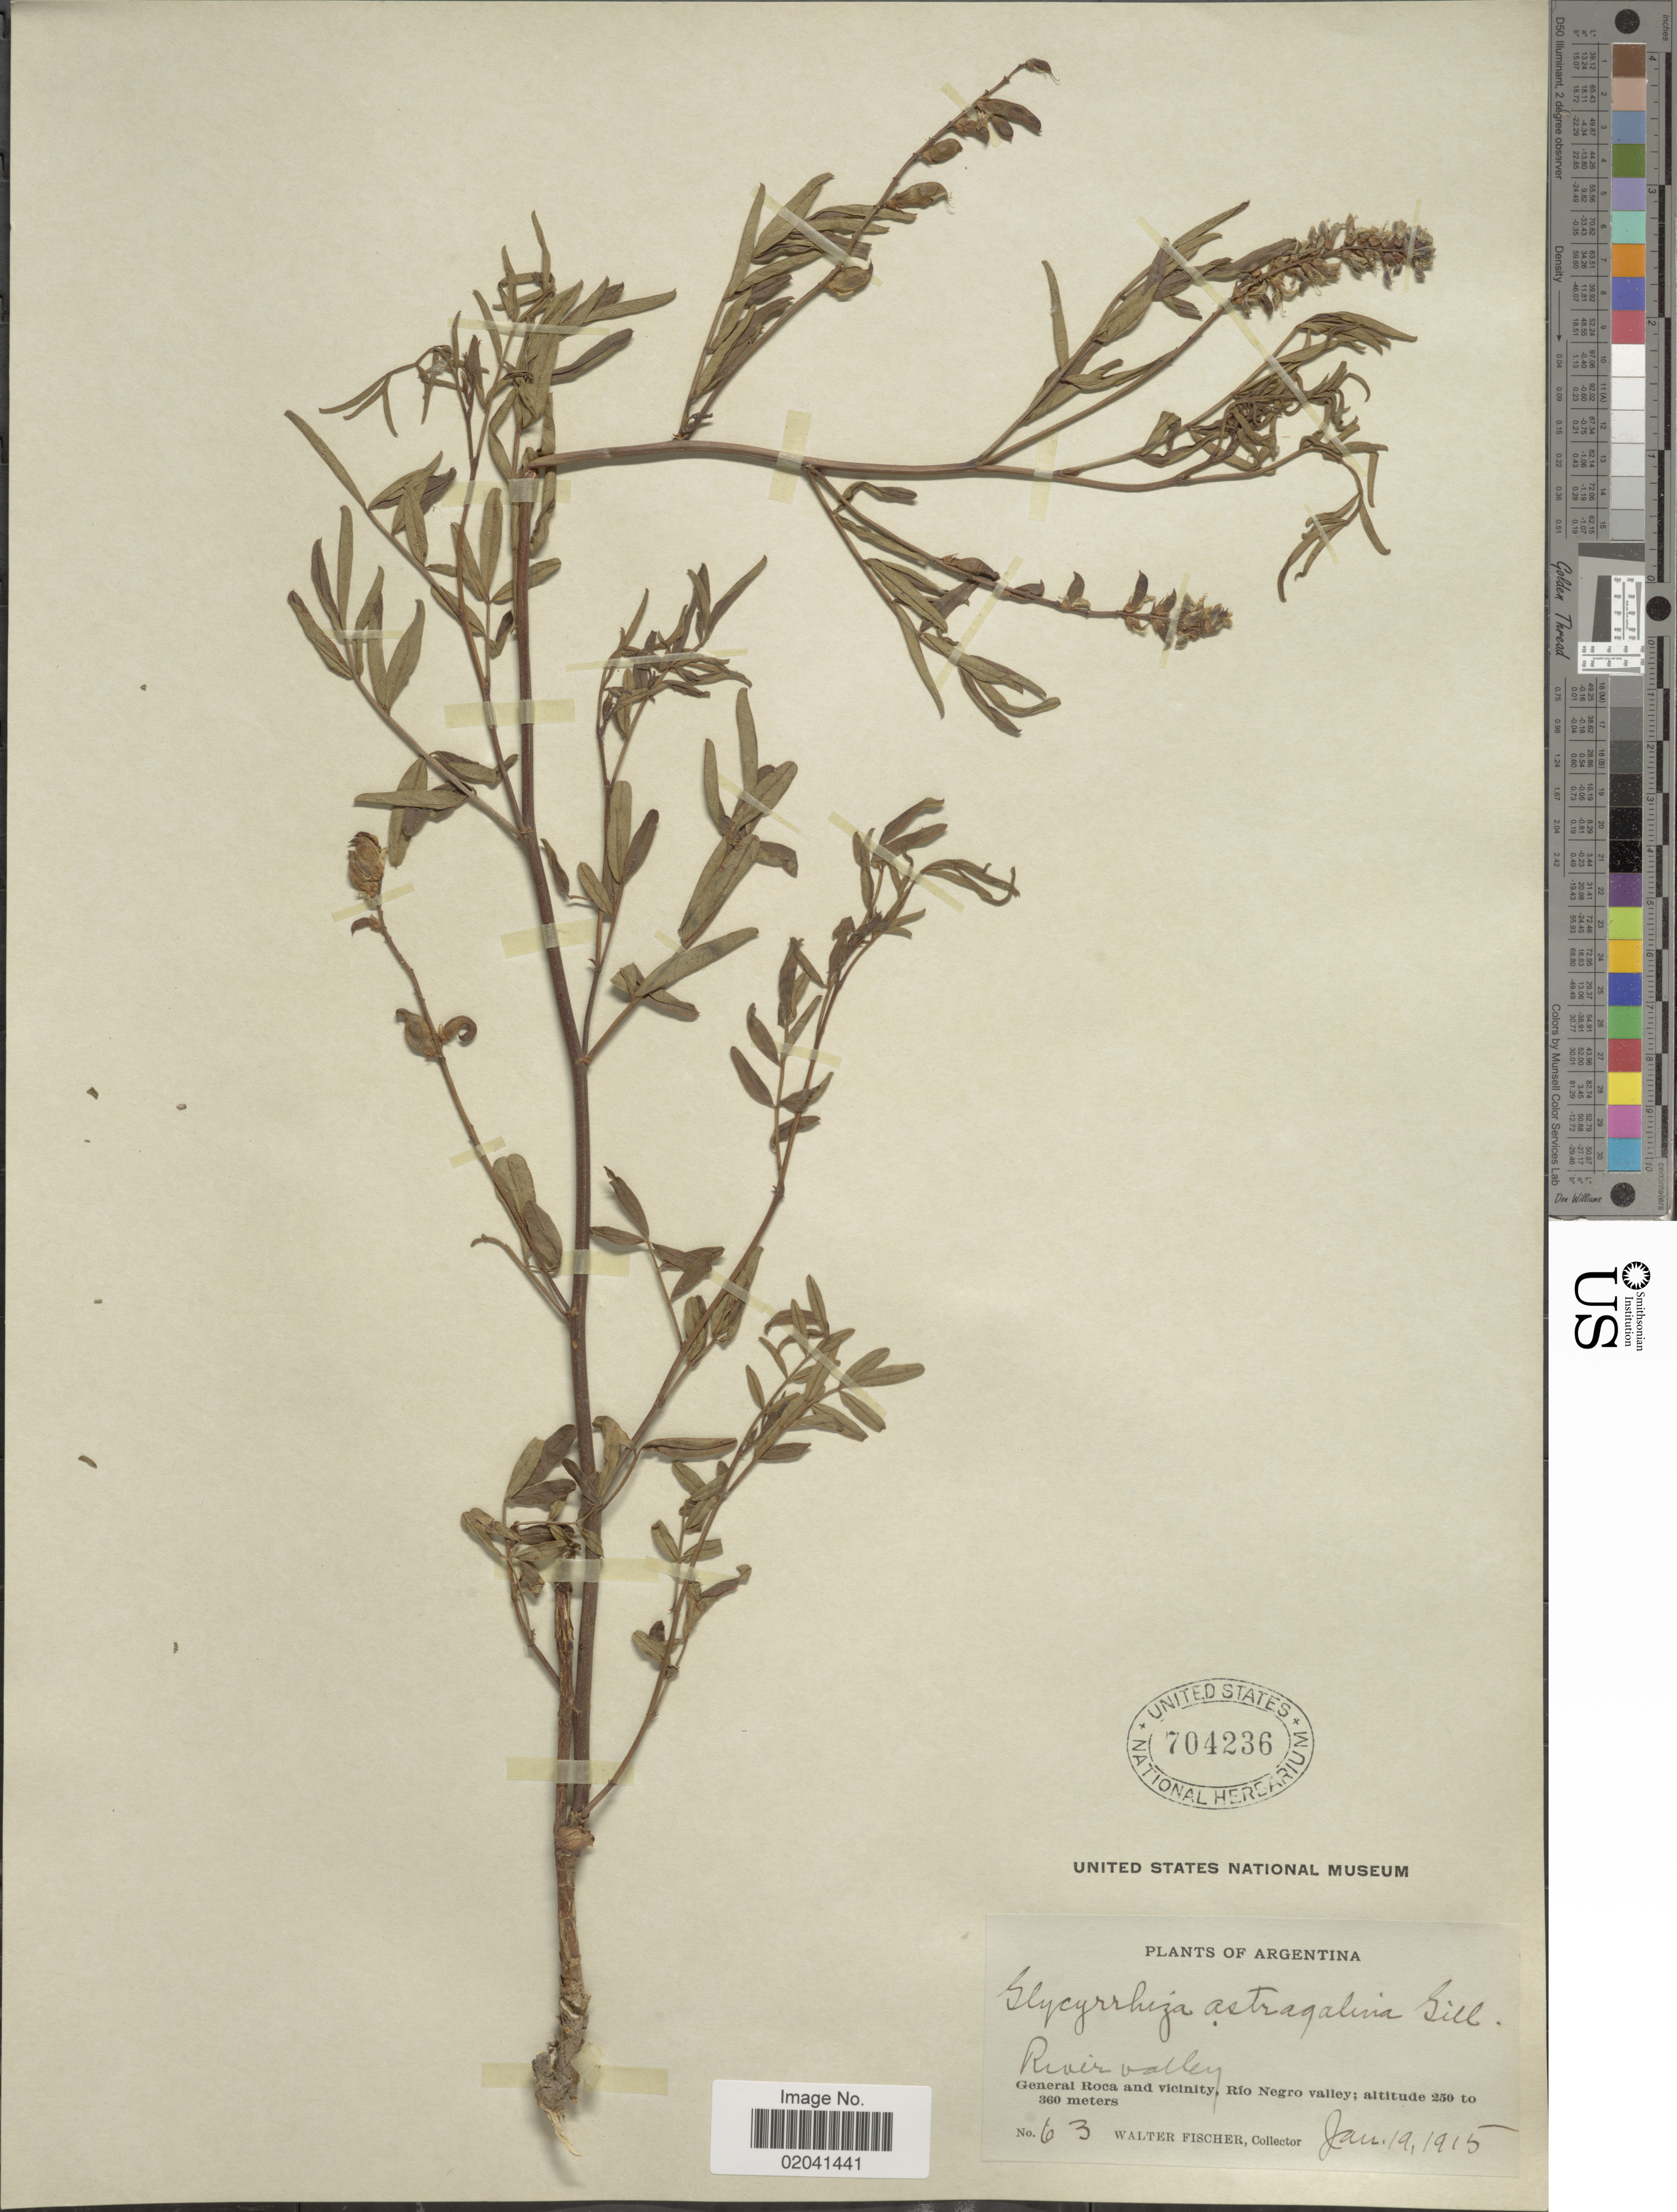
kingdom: Plantae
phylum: Tracheophyta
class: Magnoliopsida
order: Fabales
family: Fabaceae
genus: Glycyrrhiza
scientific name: Glycyrrhiza astragalina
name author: Gillies ex Hook. & Arn.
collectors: W. Fischer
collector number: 63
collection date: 1915-01-19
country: Argentina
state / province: Rio Negro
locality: General Roca and vicinity, Río Negro valley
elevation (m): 250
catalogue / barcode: US 704236